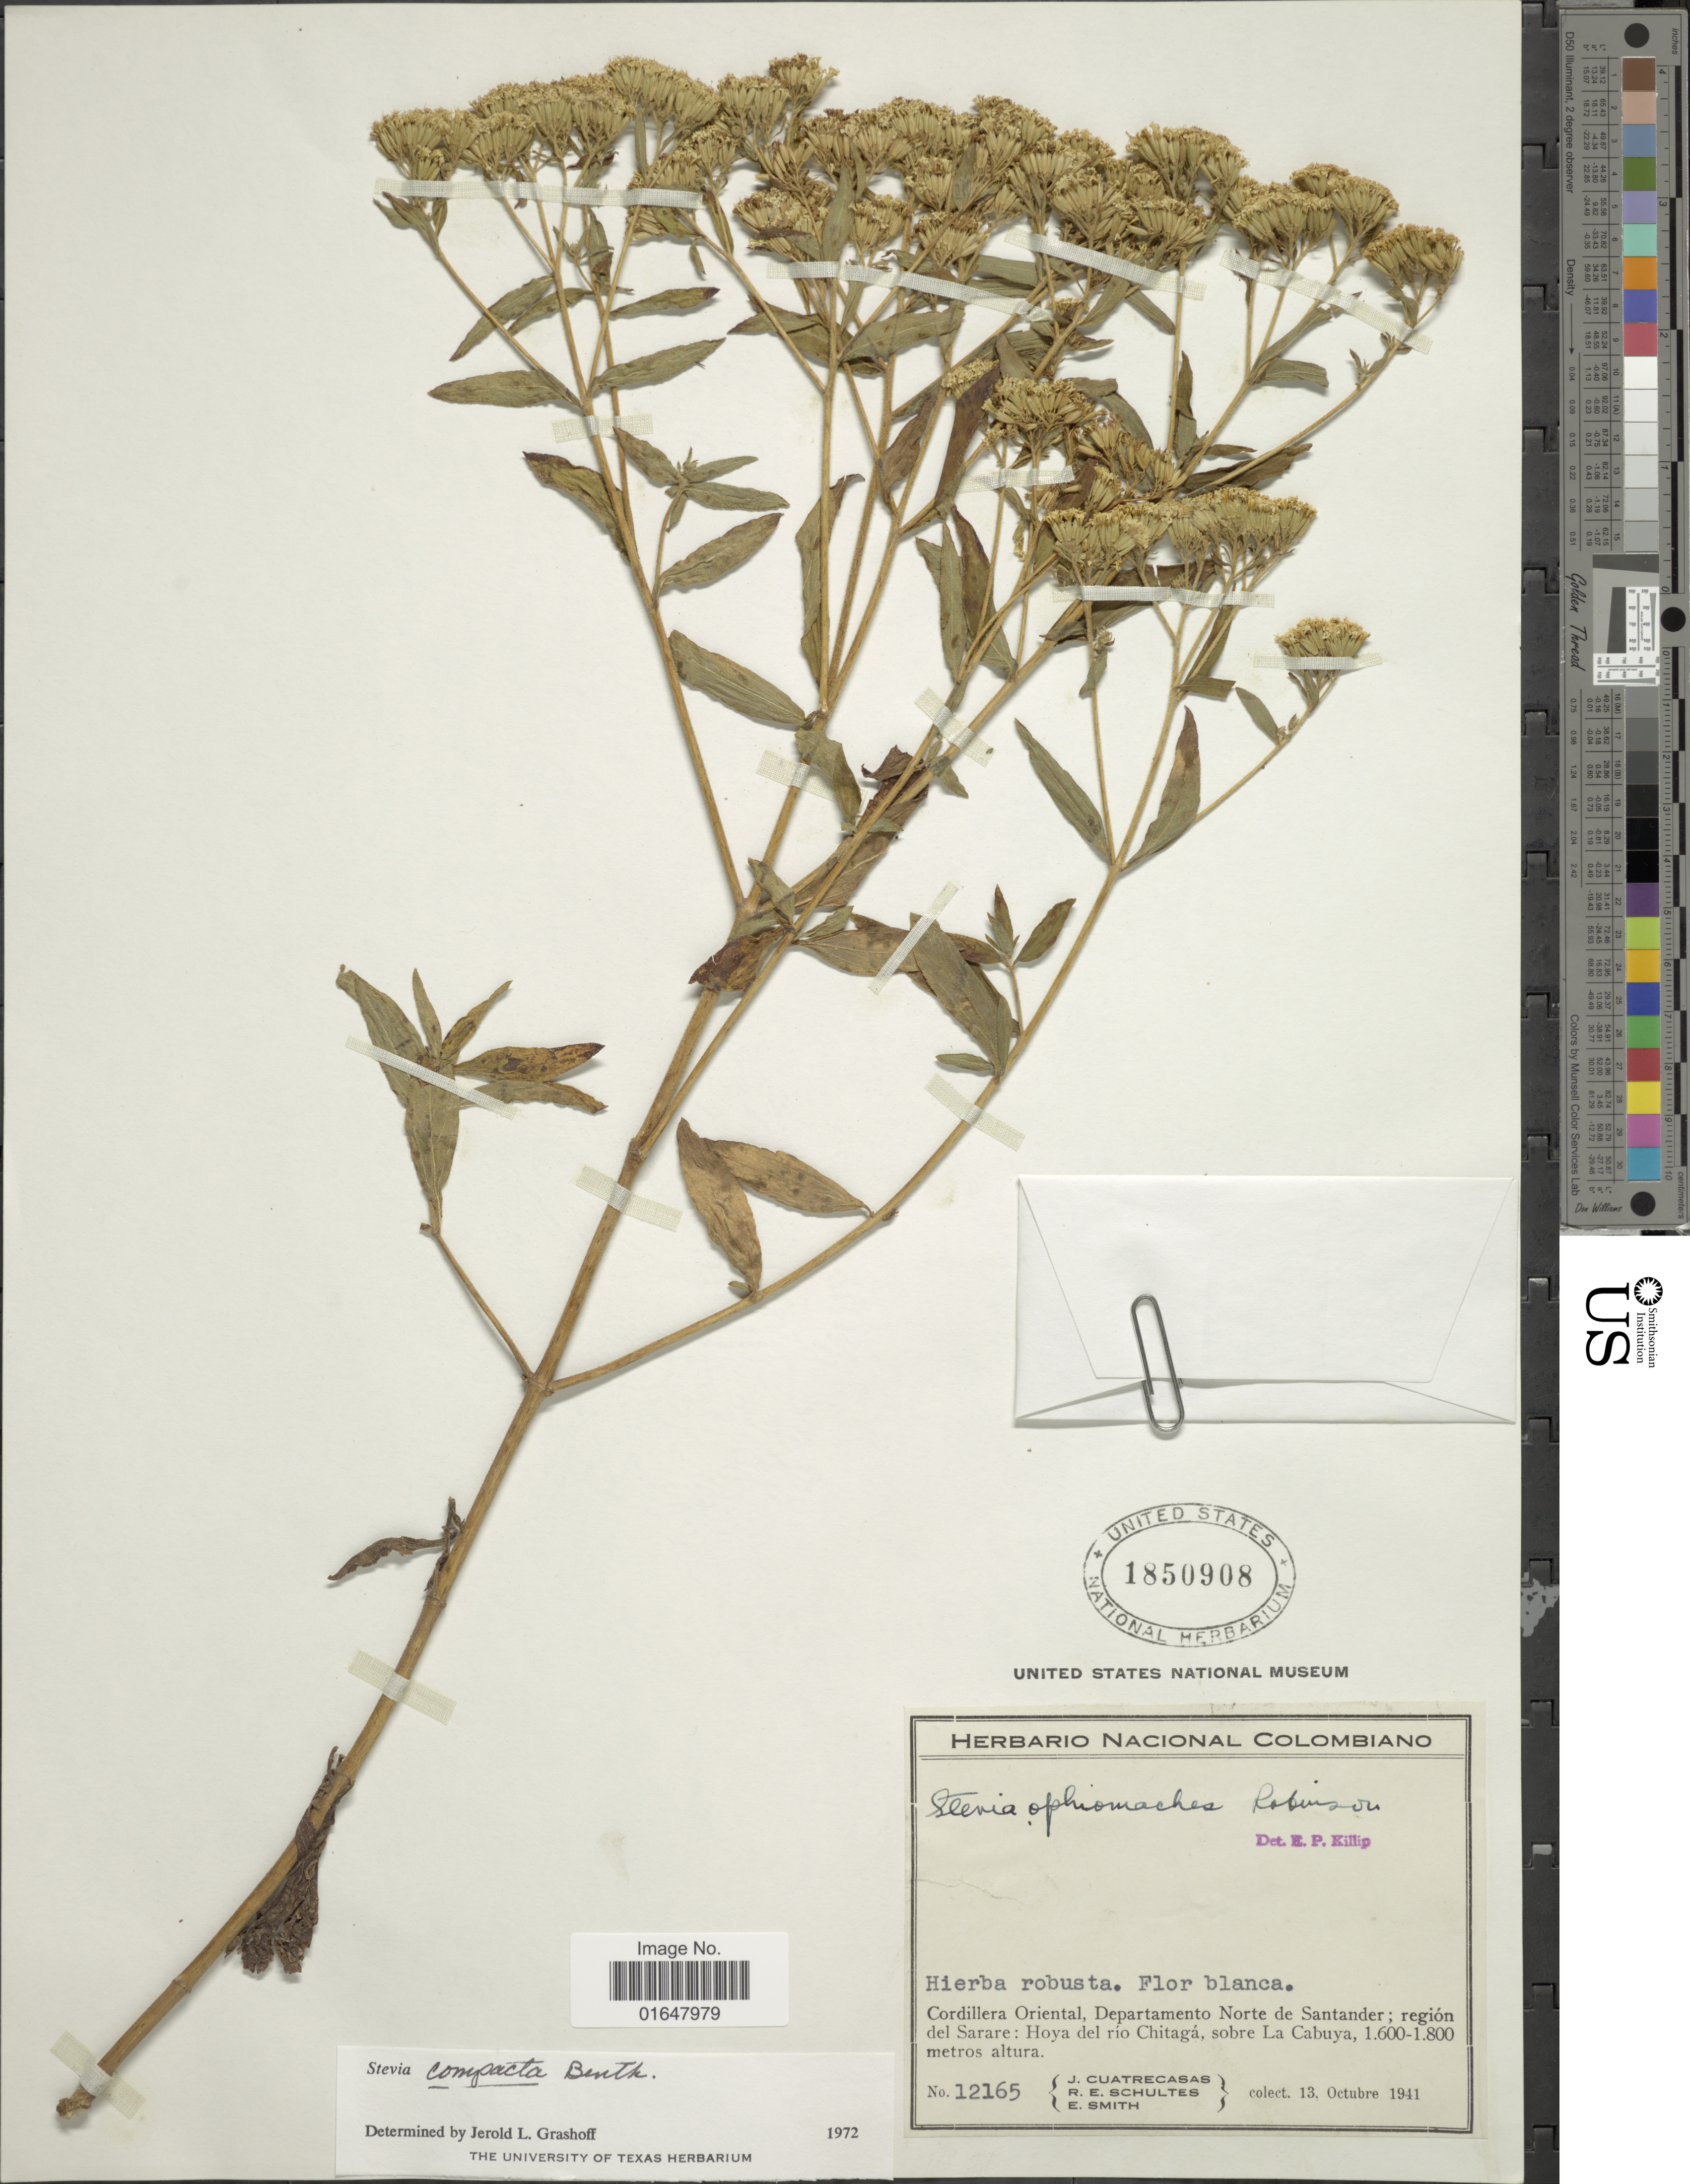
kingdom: Plantae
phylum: Tracheophyta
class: Magnoliopsida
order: Asterales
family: Asteraceae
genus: Stevia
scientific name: Stevia compacta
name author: Benth.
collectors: J. Cuatrecasas, R. E. Schultes & C. E. Smith Jr.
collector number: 12165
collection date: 1941-10-13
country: Colombia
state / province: Norte de Santander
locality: Cordillera Oriental, region del Sarare, Hoya del rio Chitaga, sobre La Cabuya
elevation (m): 1600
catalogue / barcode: US 1850908